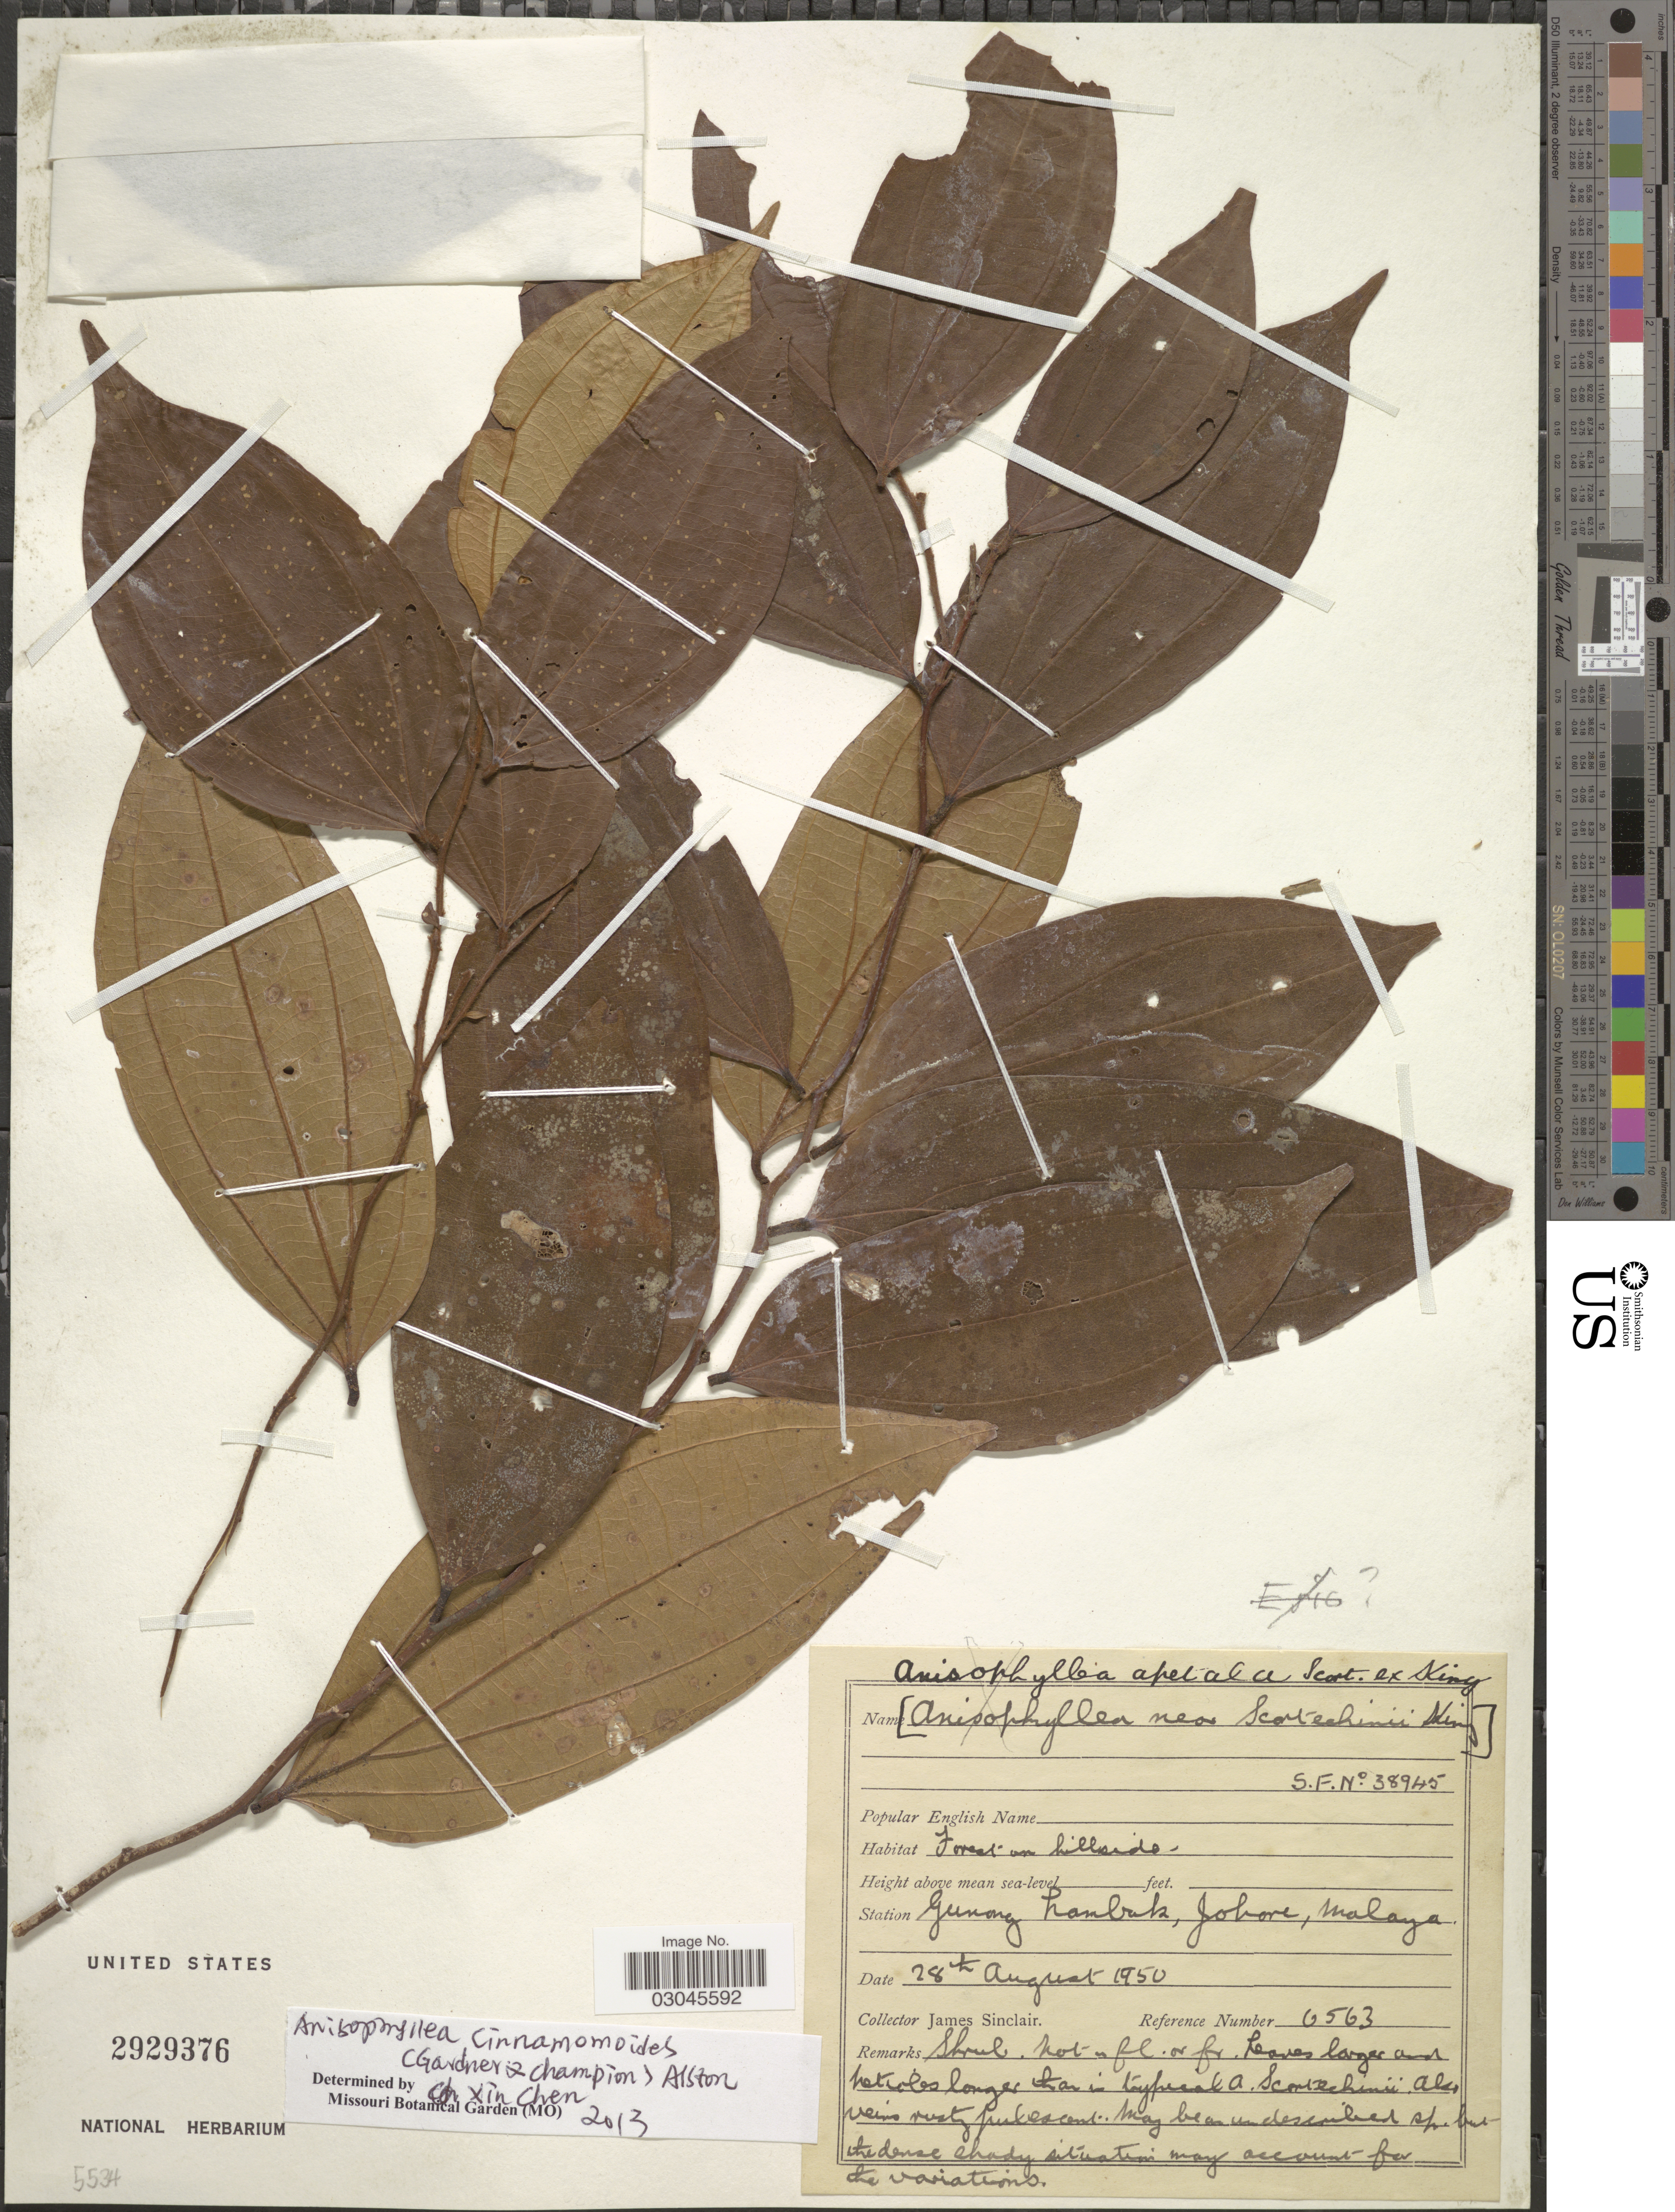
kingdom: Plantae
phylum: Tracheophyta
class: Magnoliopsida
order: Cucurbitales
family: Anisophylleaceae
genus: Anisophyllea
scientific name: Anisophyllea cinnamomoides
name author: Alston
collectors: J. Sinclair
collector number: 6563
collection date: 1950-08-28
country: Malaysia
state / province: Johor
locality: Gunong Lambak, Johore, Malaya.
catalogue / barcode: US 2929376